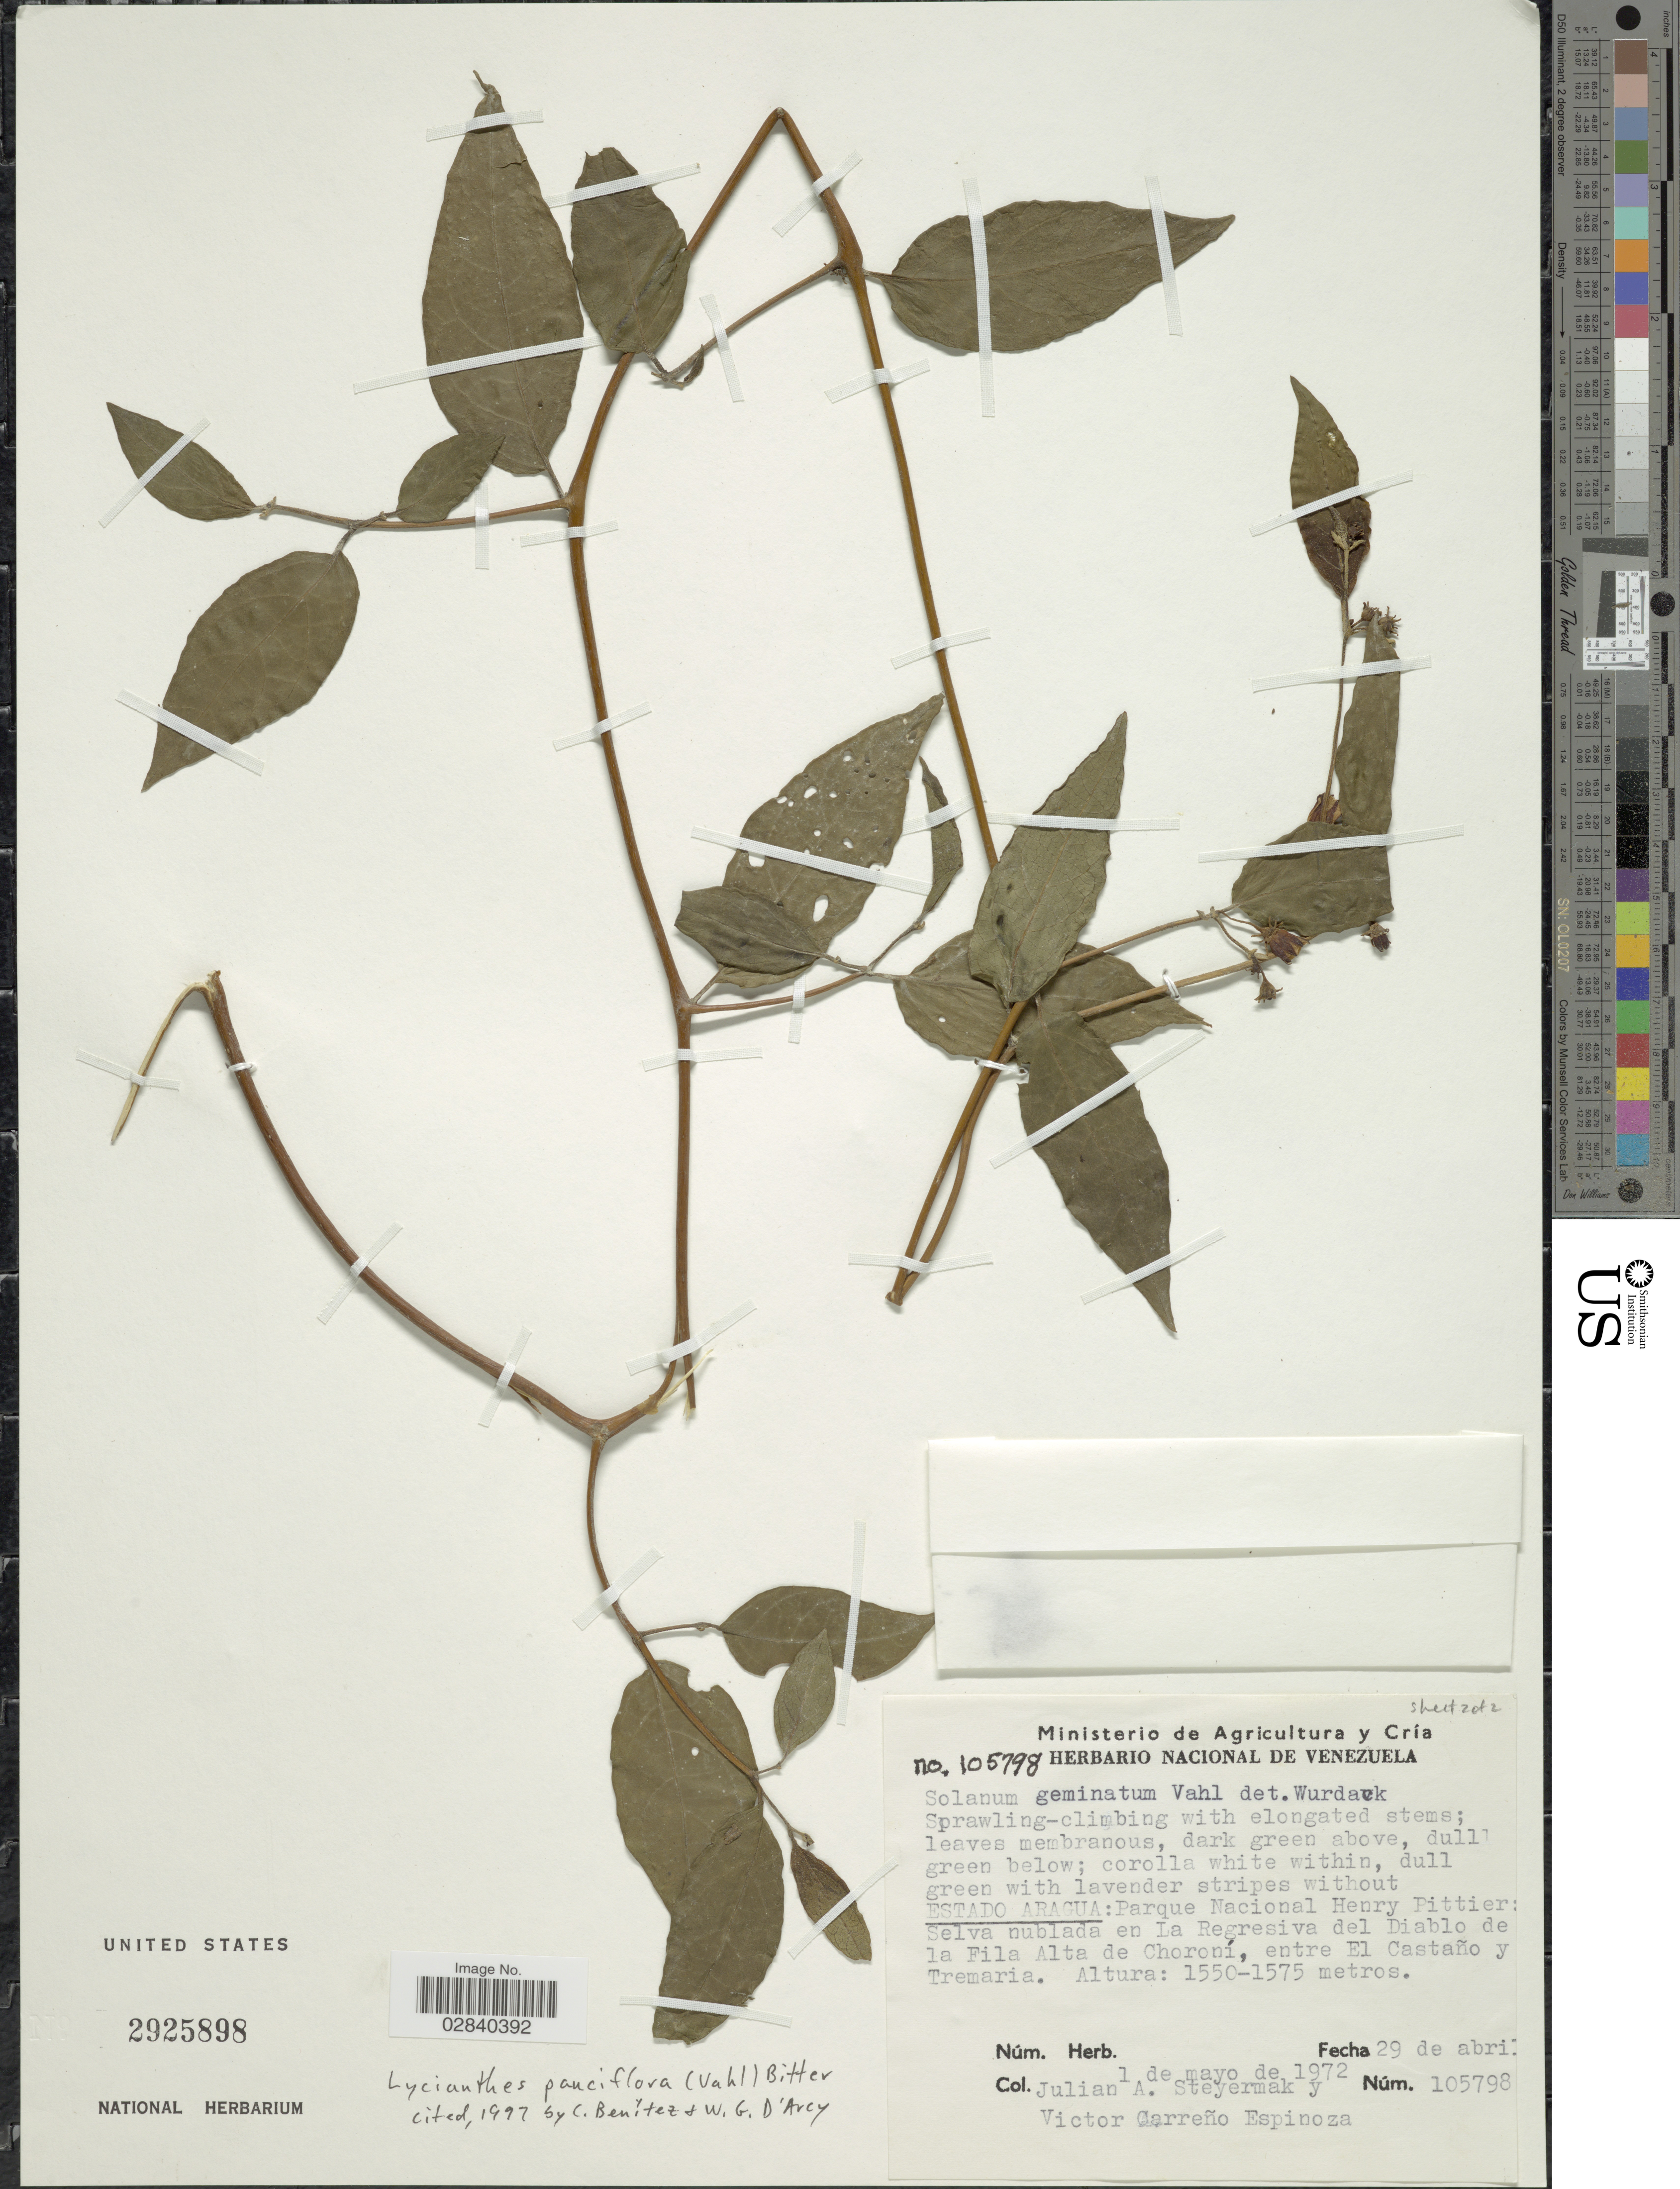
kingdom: Plantae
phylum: Tracheophyta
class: Magnoliopsida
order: Solanales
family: Solanaceae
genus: Lycianthes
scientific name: Lycianthes pauciflora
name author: (Vahl) Bitter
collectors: J. Steyermark & V. Carreño E.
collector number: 105798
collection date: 1972-04-29/1972-05-01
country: Venezuela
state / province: Aragua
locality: Estado Aragua: Parque Nacional Henry Pittier: Selva nublada en La Regresiva del Diablo de la Fila Alta de Choroni, entre El Castaño y Tremaria.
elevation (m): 1550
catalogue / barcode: US 2925898